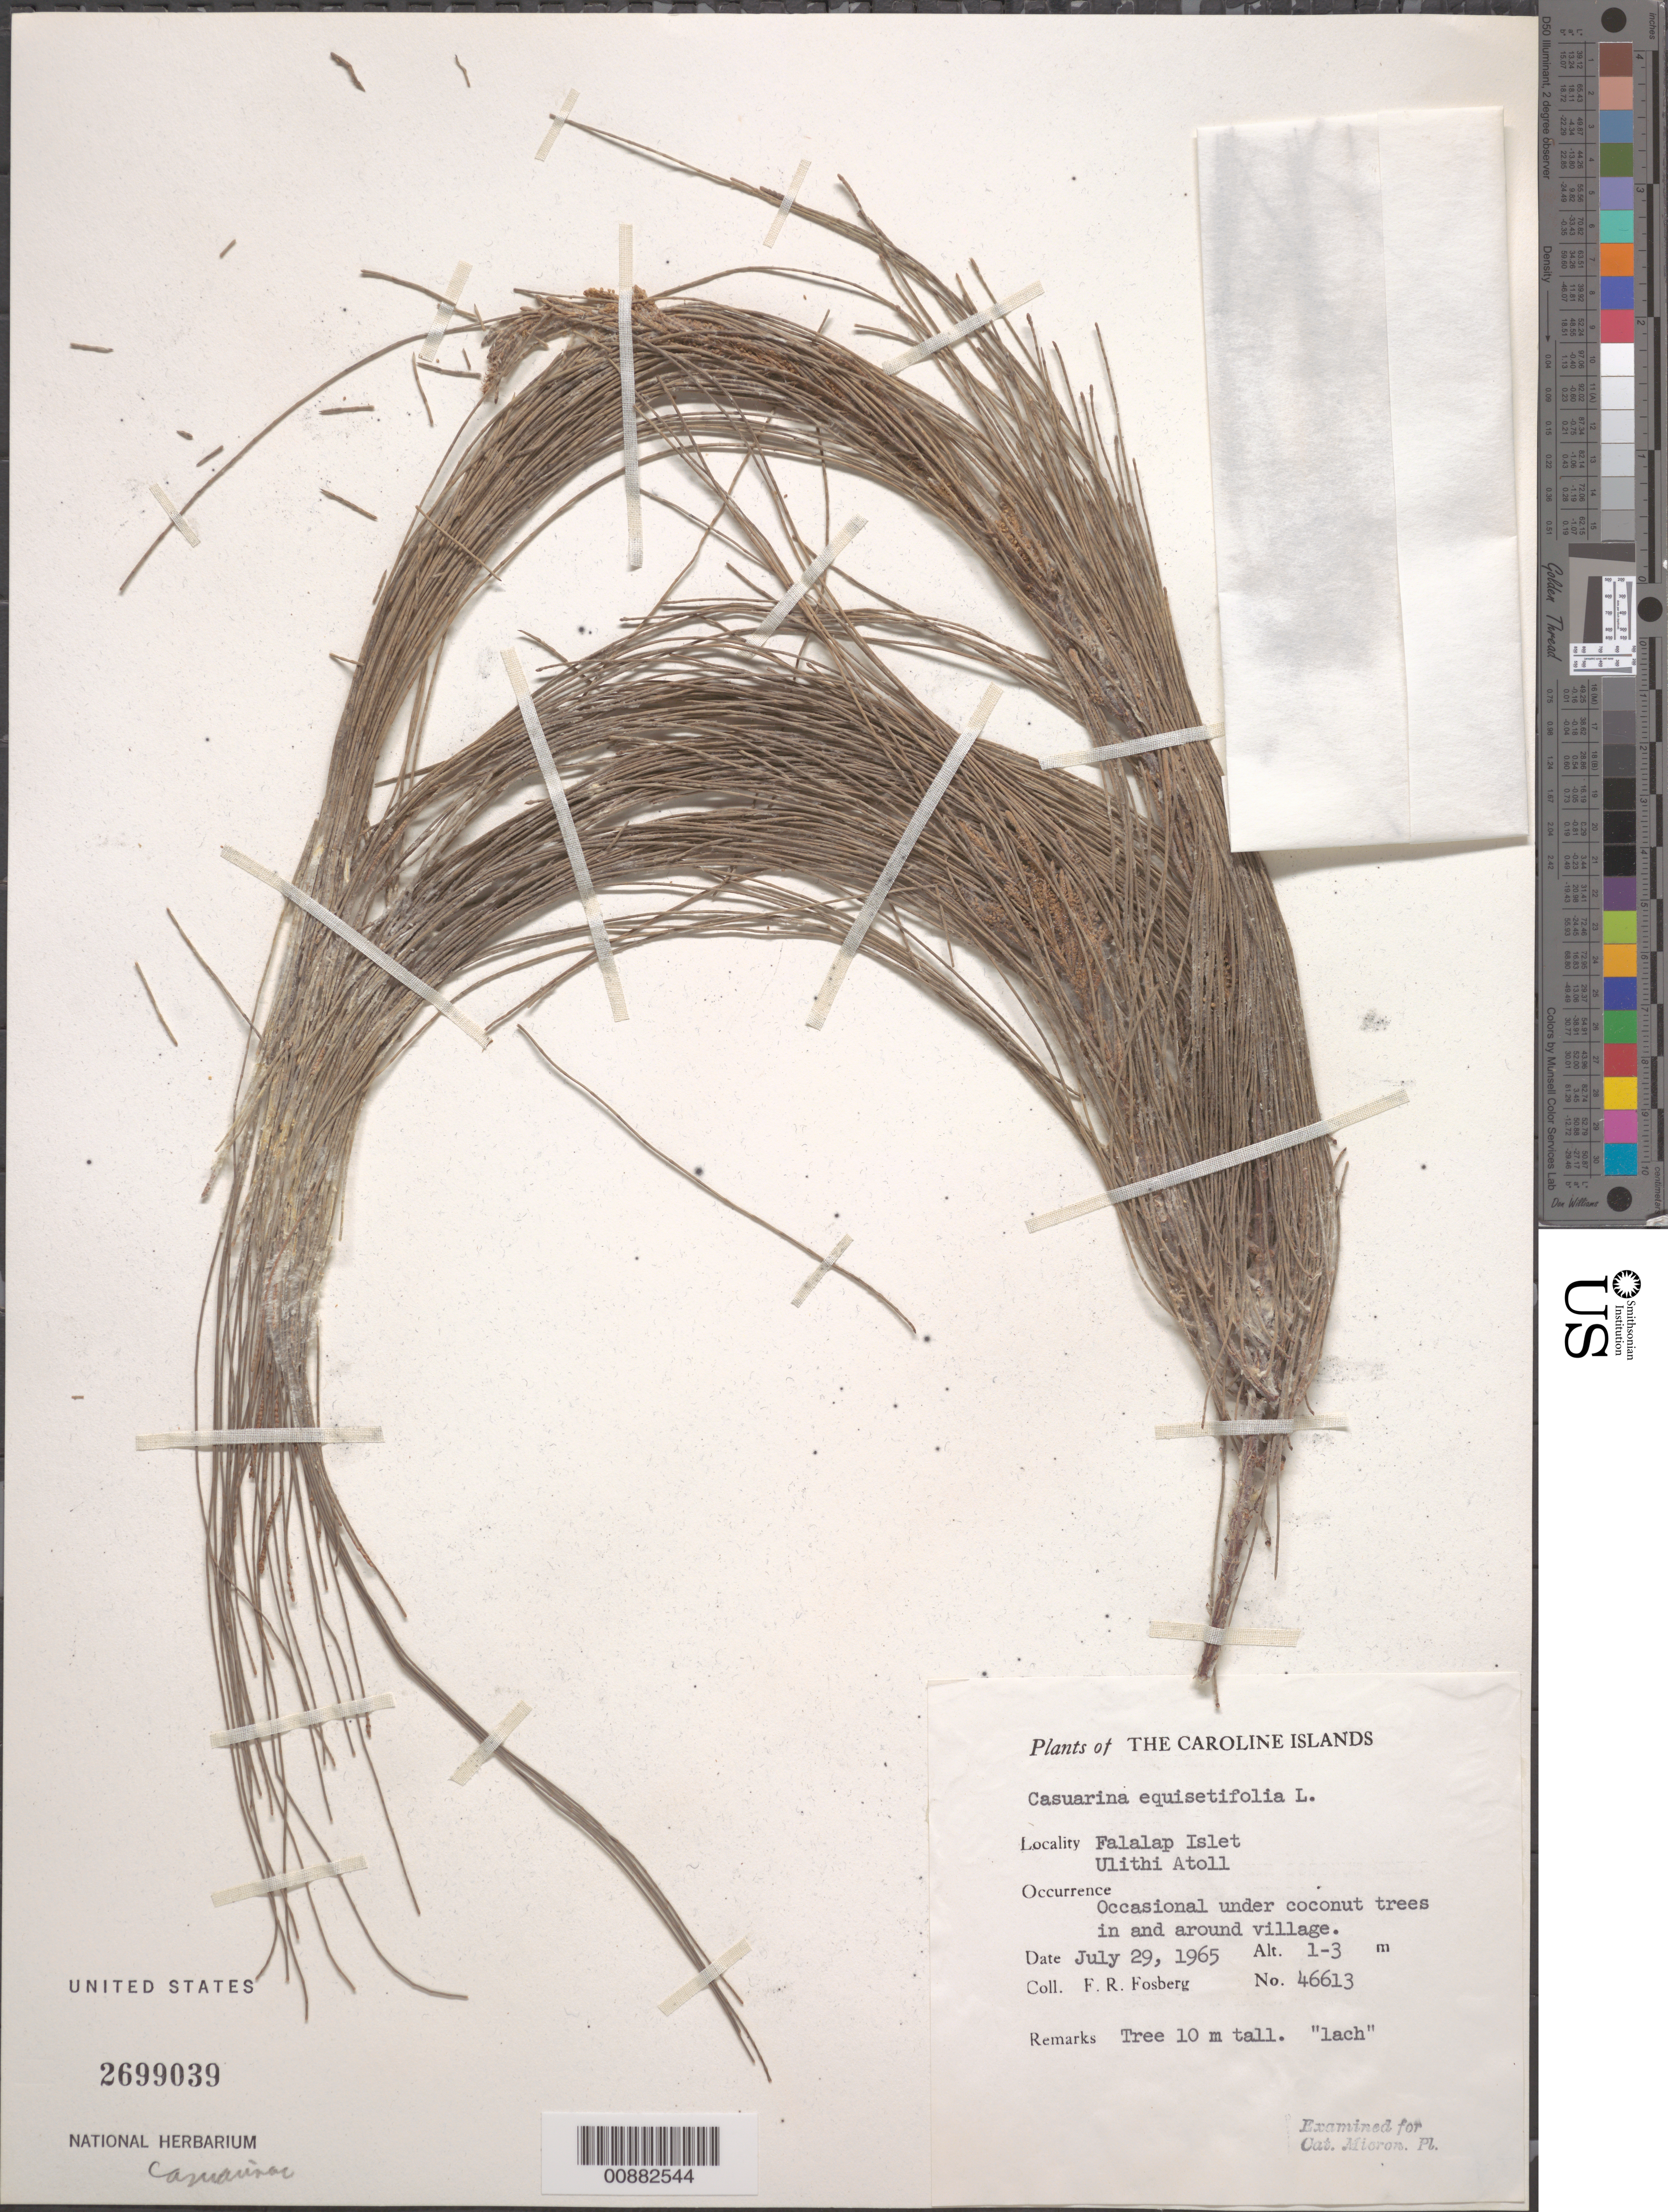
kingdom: Plantae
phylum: Tracheophyta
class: Magnoliopsida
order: Fagales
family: Casuarinaceae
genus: Casuarina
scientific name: Casuarina equisetifolia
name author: L.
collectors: F. R. Fosberg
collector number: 46613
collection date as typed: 29 Jul 1965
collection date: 1965-07-29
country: Palau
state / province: Koror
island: Oreor (Koror)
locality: Entomology Lab., Koror I.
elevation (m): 1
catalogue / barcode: US 2699039